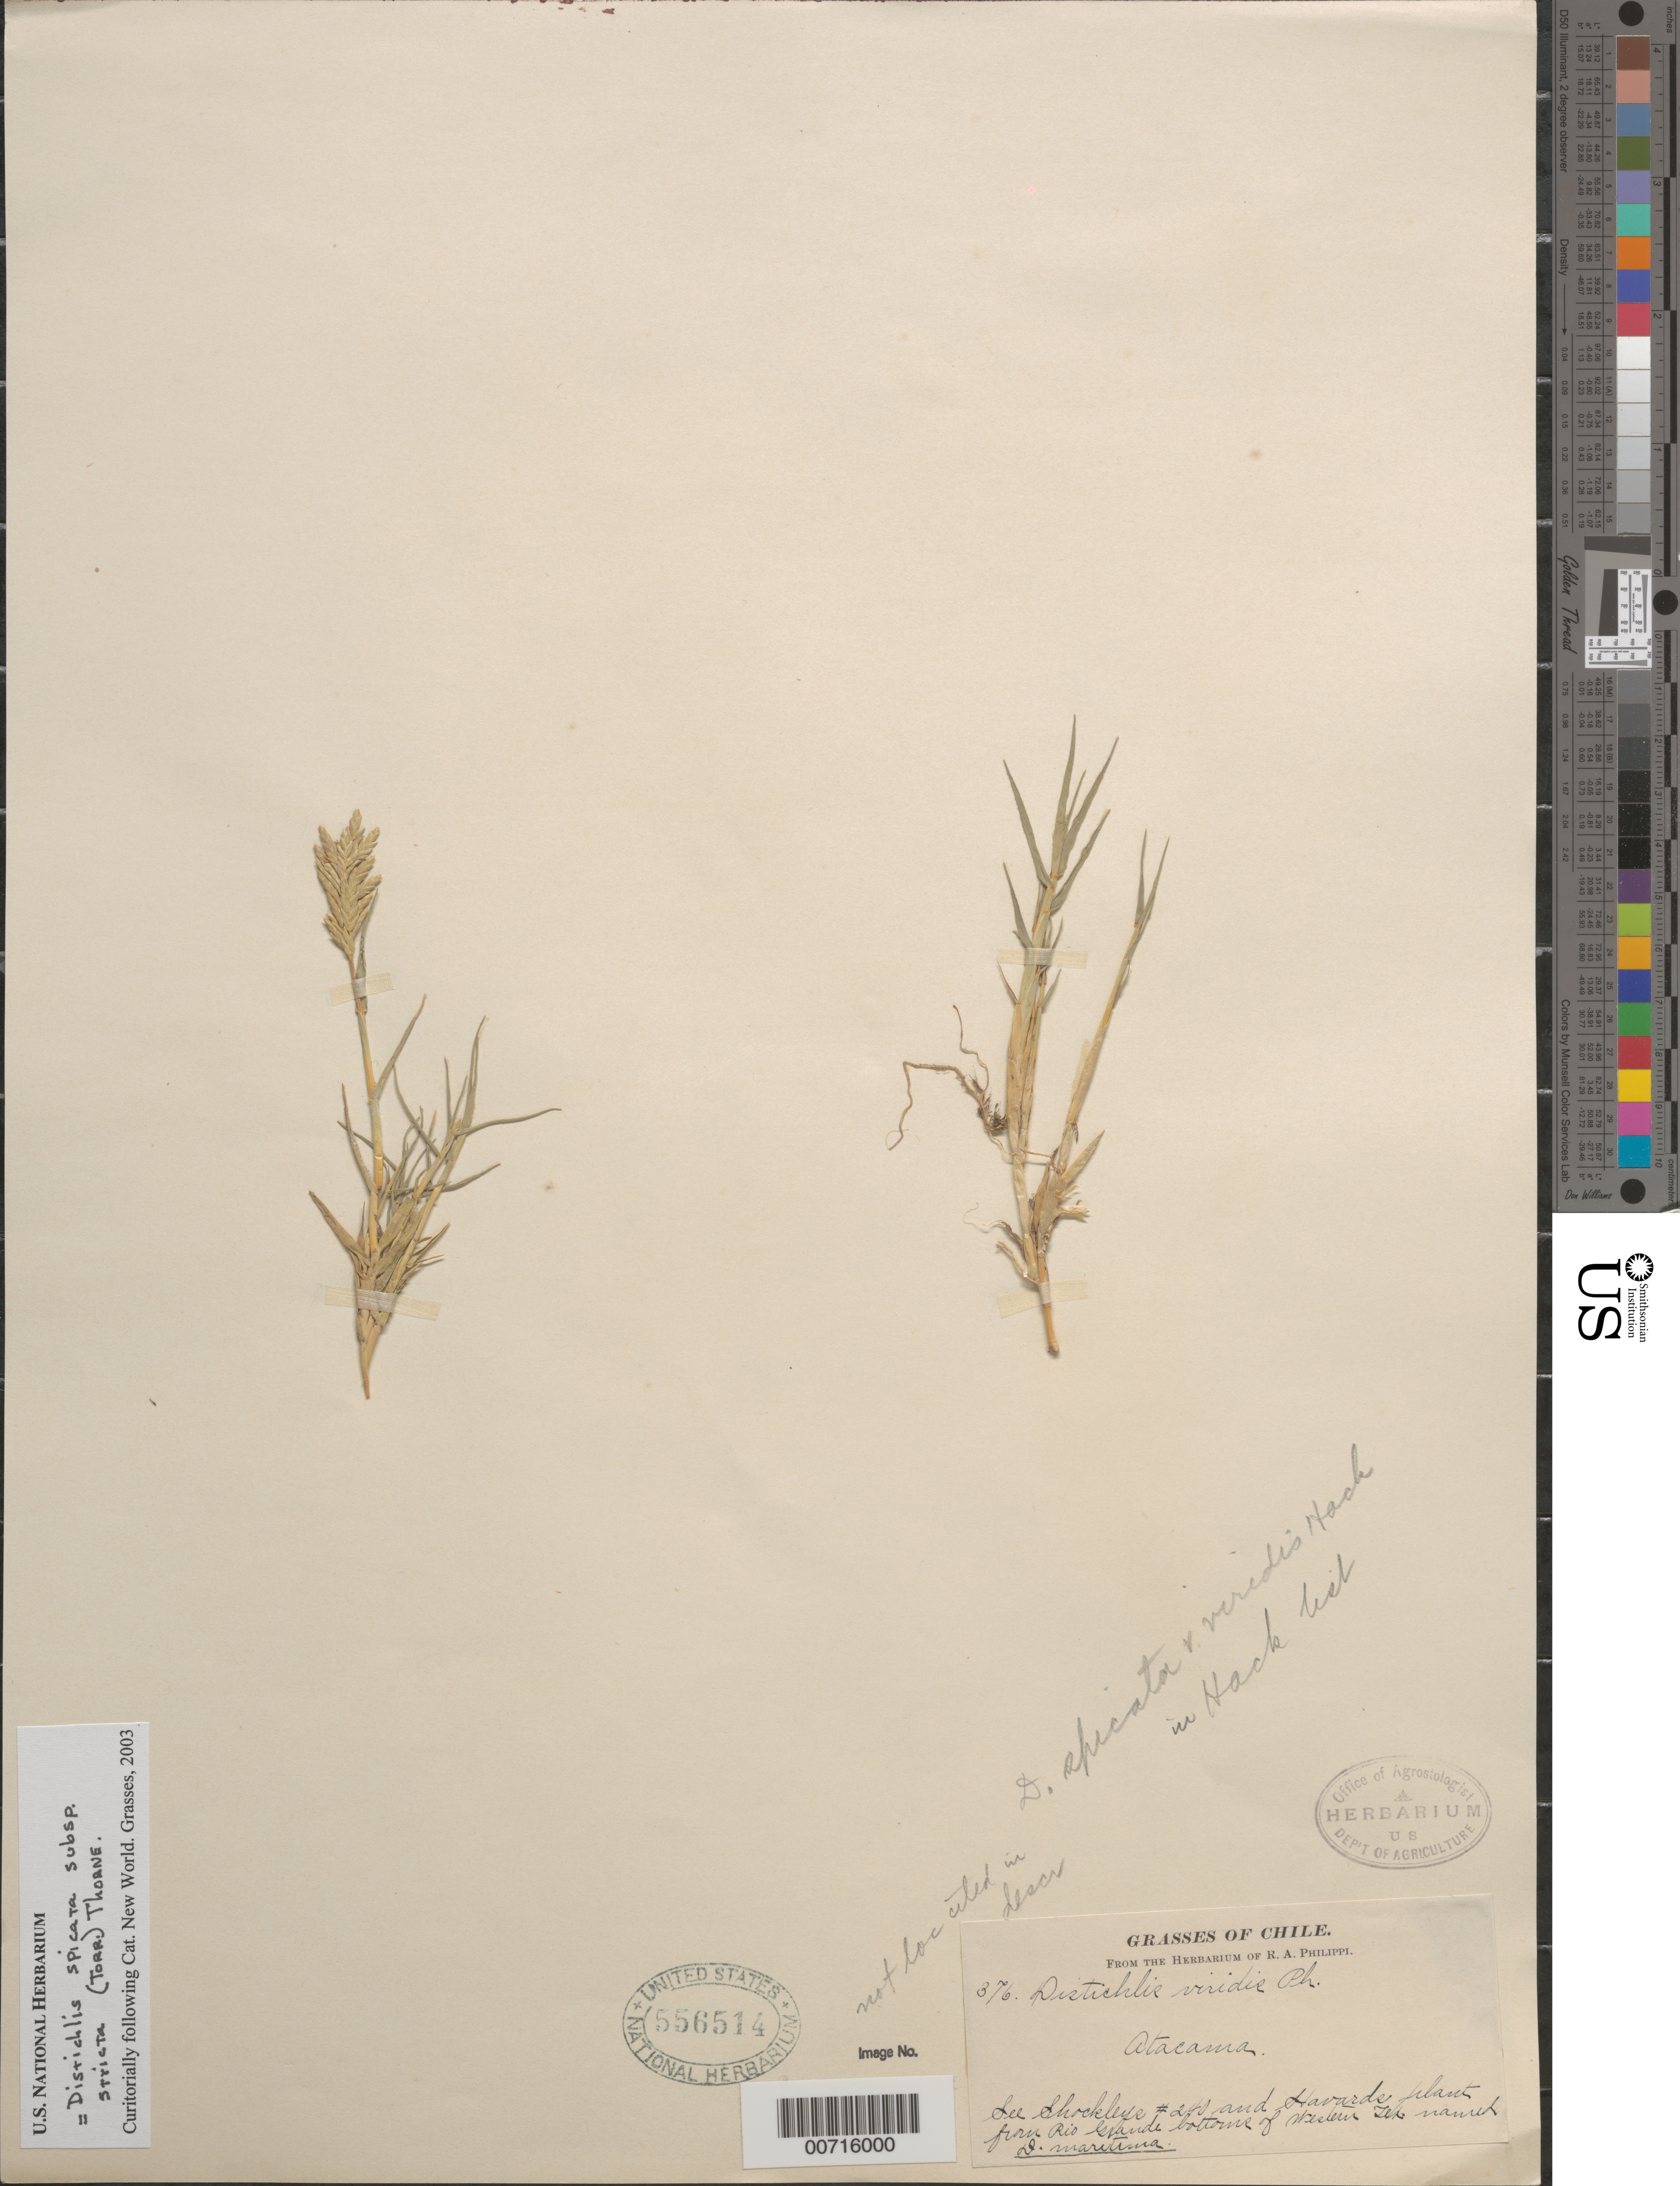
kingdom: Plantae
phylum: Tracheophyta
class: Liliopsida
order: Poales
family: Poaceae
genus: Distichlis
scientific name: Distichlis spicata subsp. stricta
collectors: ex. herb. R.A. Philippi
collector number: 376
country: Chile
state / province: Atacama (III)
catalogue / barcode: US 556514